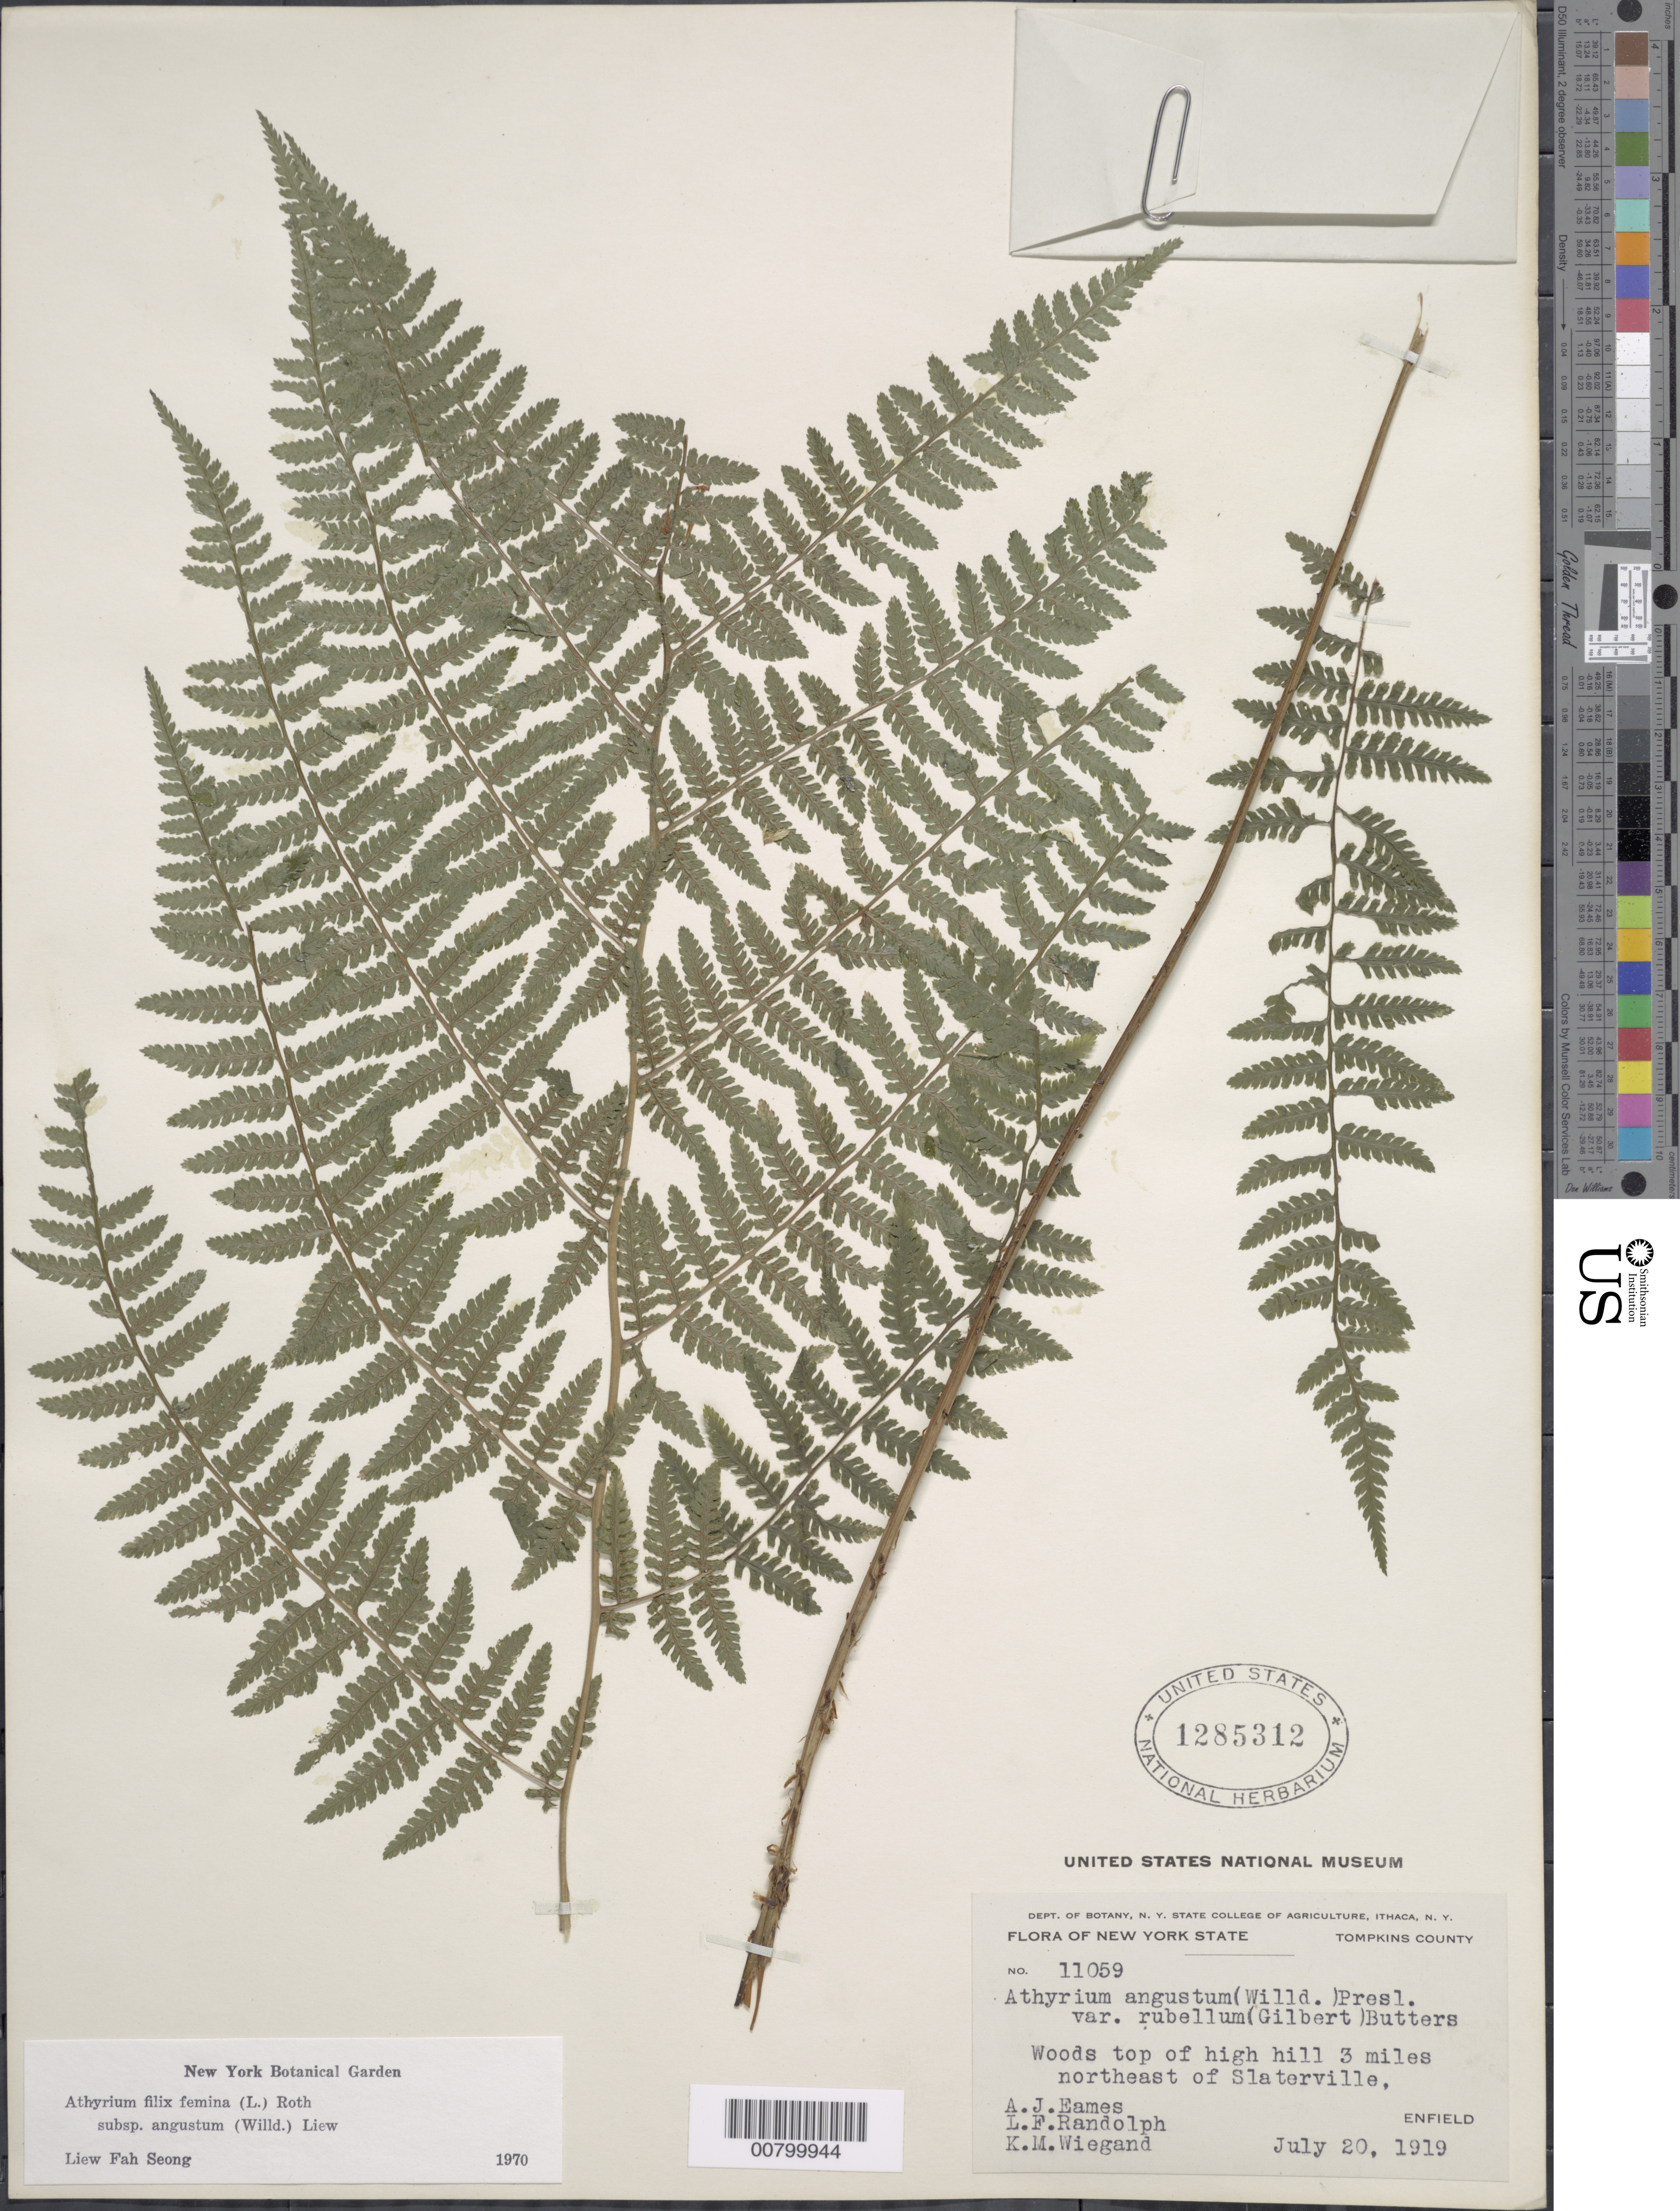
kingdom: Plantae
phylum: Tracheophyta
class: Polypodiopsida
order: Polypodiales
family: Athyriaceae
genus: Athyrium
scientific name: Athyrium filix-femina subsp. angustatum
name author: (Willd.) R.T. Clausen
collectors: A. J. Eames, L. F. Randolph & K. M. Wiegand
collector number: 11059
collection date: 1919-07-20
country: United States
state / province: New York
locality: Tompkins County, Woods top of high hill 3 miles northeast of Slaterville, Enfield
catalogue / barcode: US 1285312